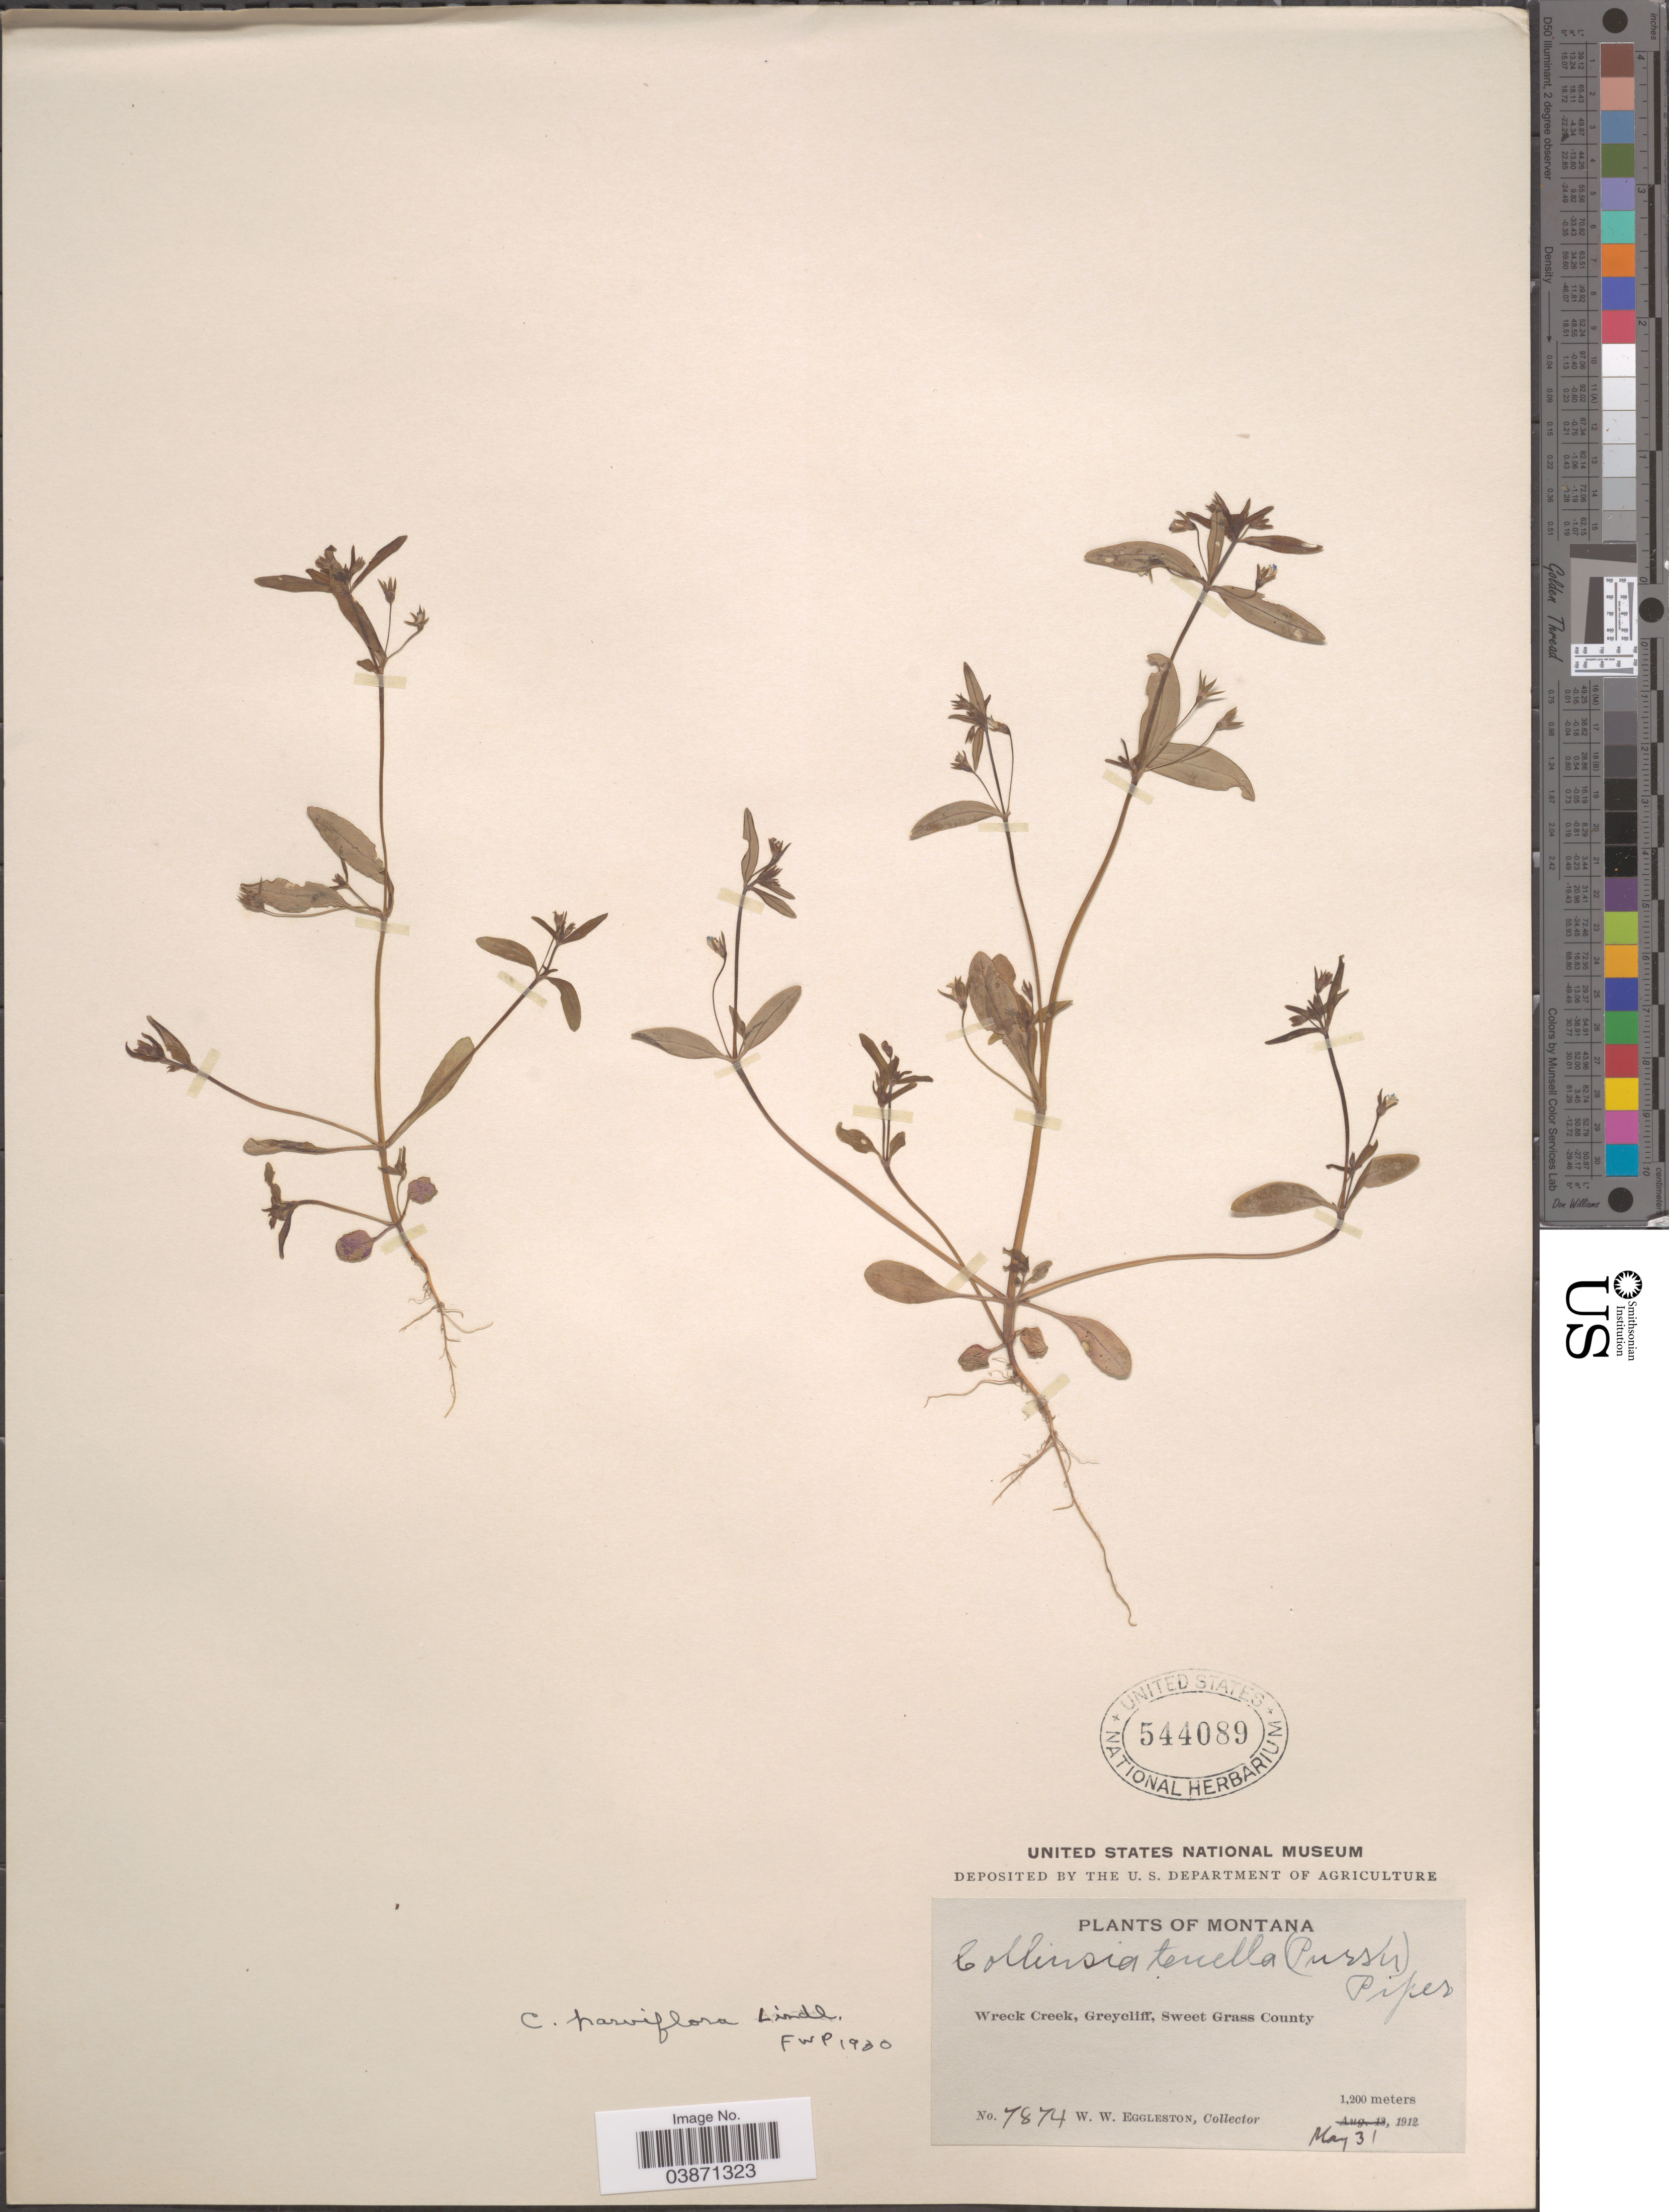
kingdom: Plantae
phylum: Tracheophyta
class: Magnoliopsida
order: Lamiales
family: Plantaginaceae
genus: Collinsia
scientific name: Collinsia parviflora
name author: Douglas ex Lindl.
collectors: W. W. Eggleston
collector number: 7874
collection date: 1912-05-31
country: United States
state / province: Montana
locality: Wreck Creek, Greycliff, Sweet Grass County.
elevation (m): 1200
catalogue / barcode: US 544089